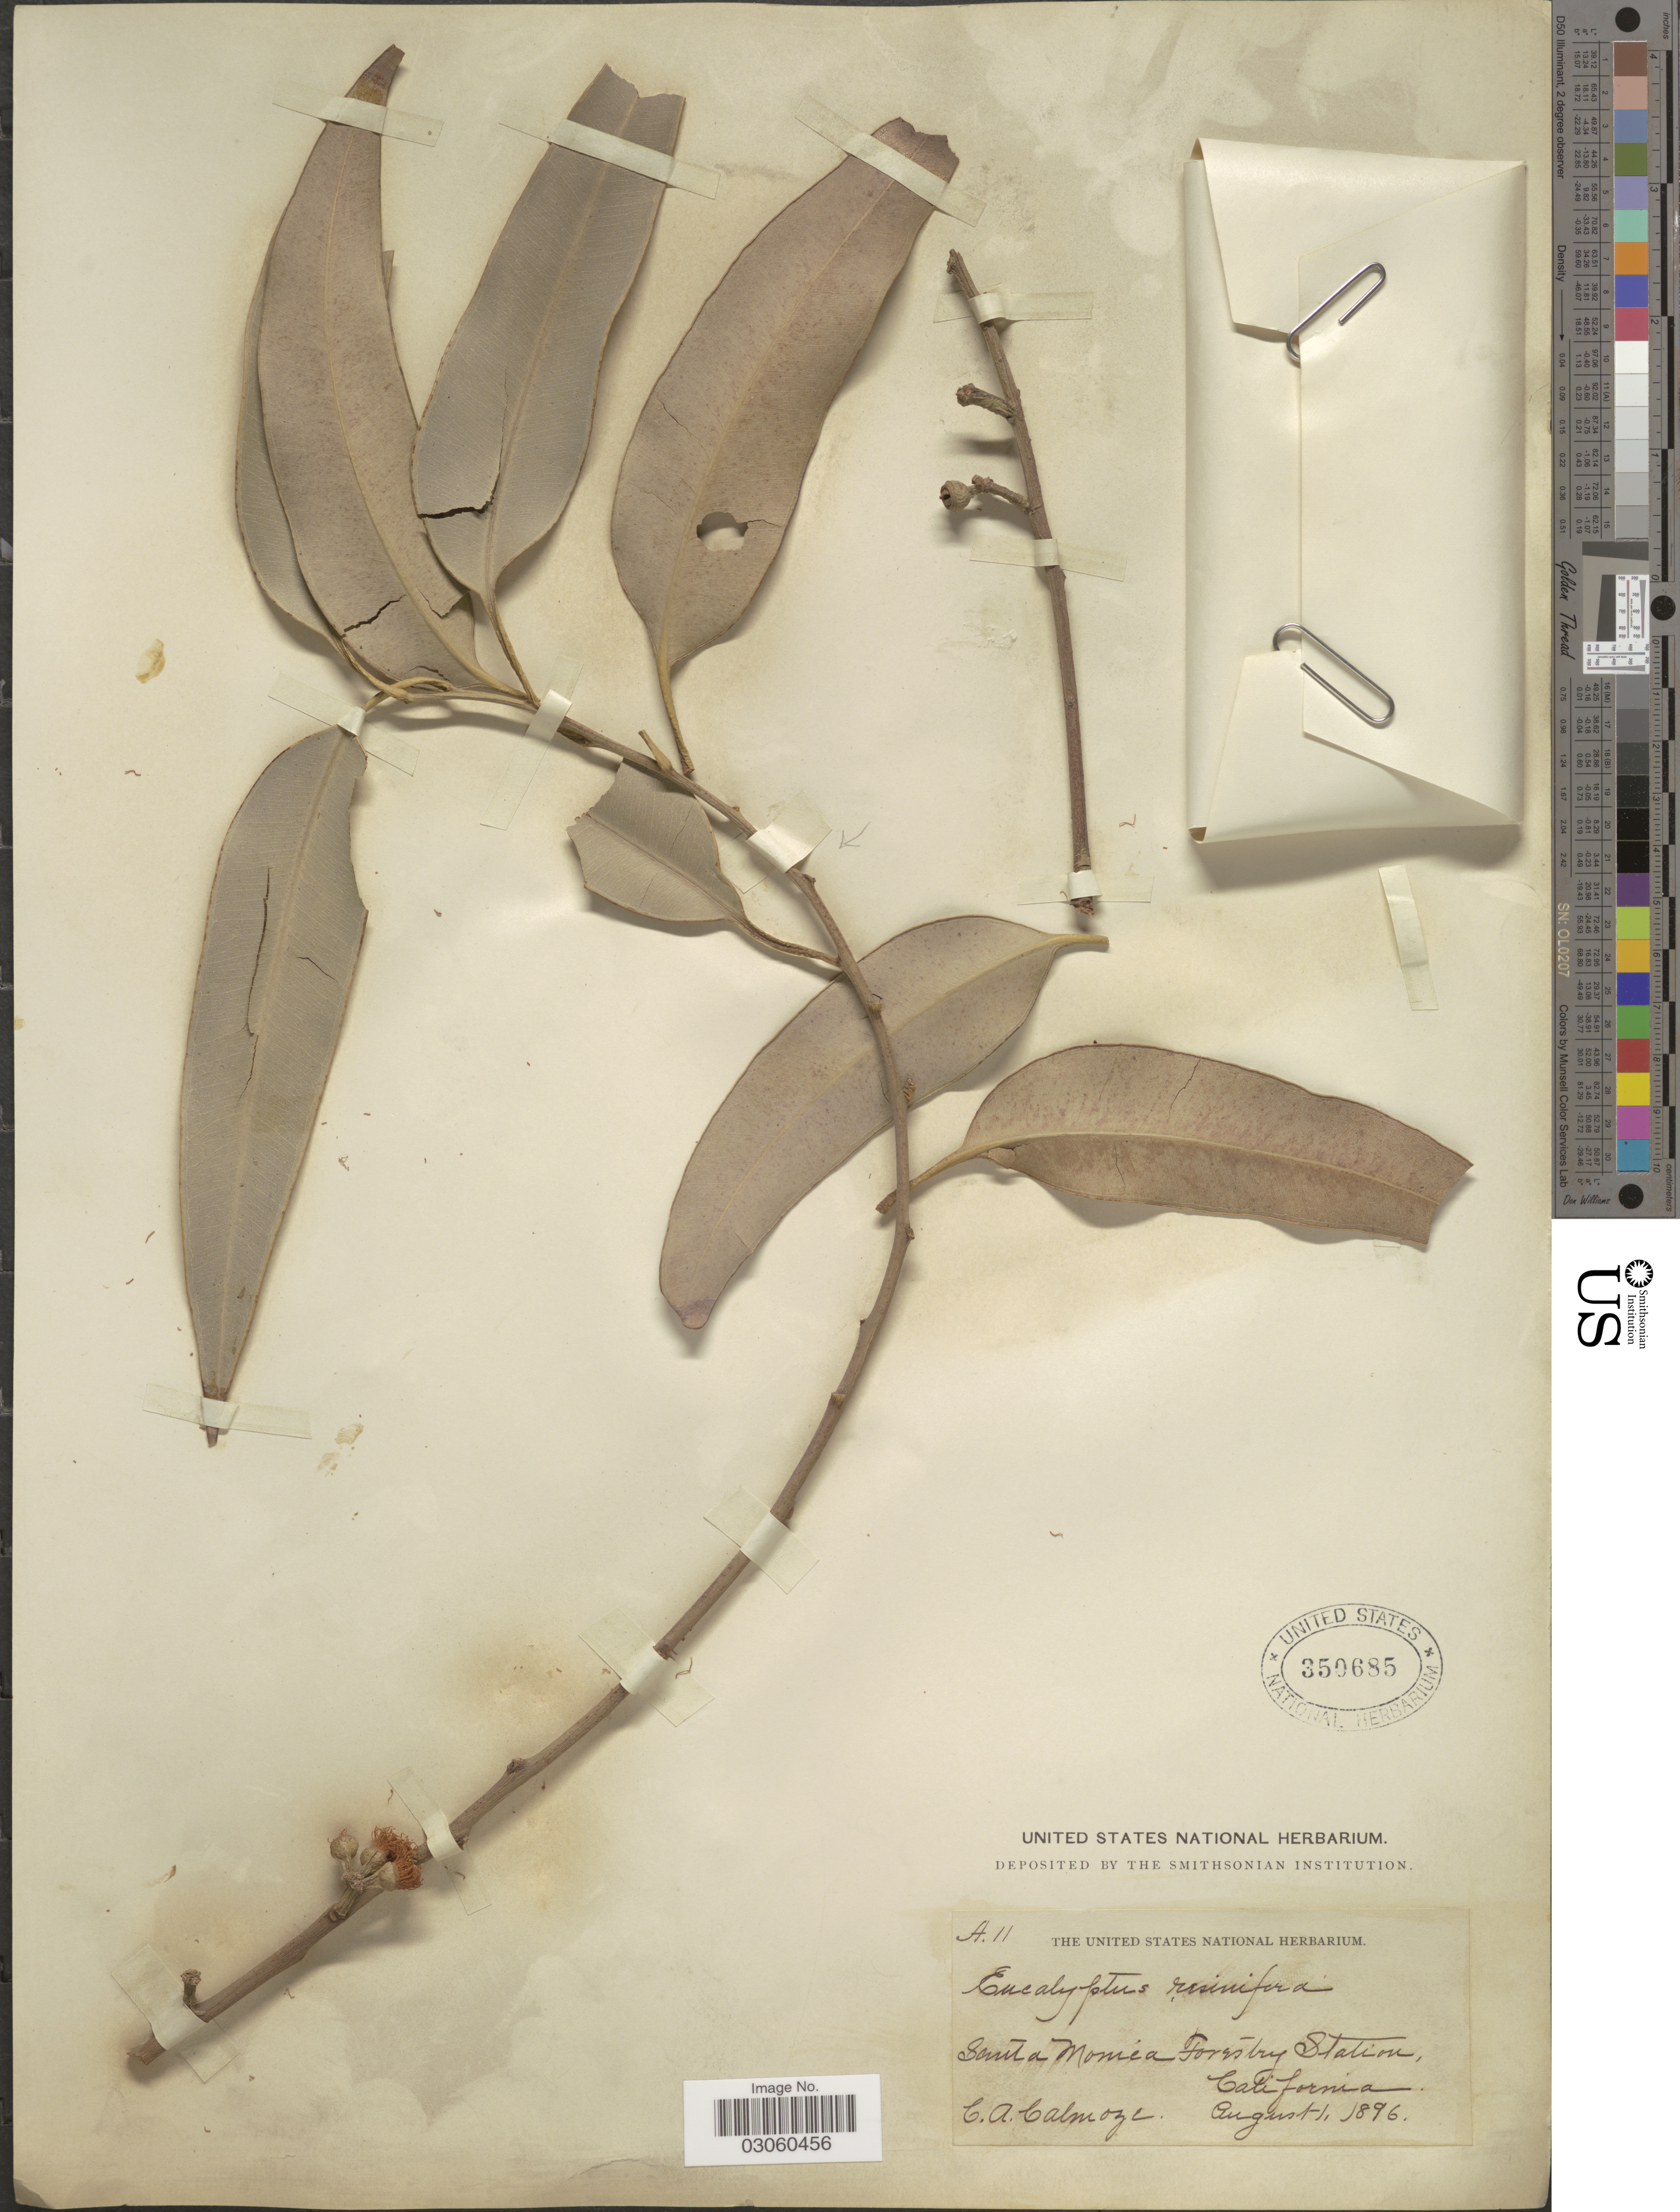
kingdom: Plantae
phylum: Tracheophyta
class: Magnoliopsida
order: Myrtales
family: Myrtaceae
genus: Eucalyptus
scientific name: Eucalyptus resinifera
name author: J. White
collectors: C.A. Calmoze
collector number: A11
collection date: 1896-08-01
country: United States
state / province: California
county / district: Los Angeles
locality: Santa Monica Forestry Station.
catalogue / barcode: US 350685